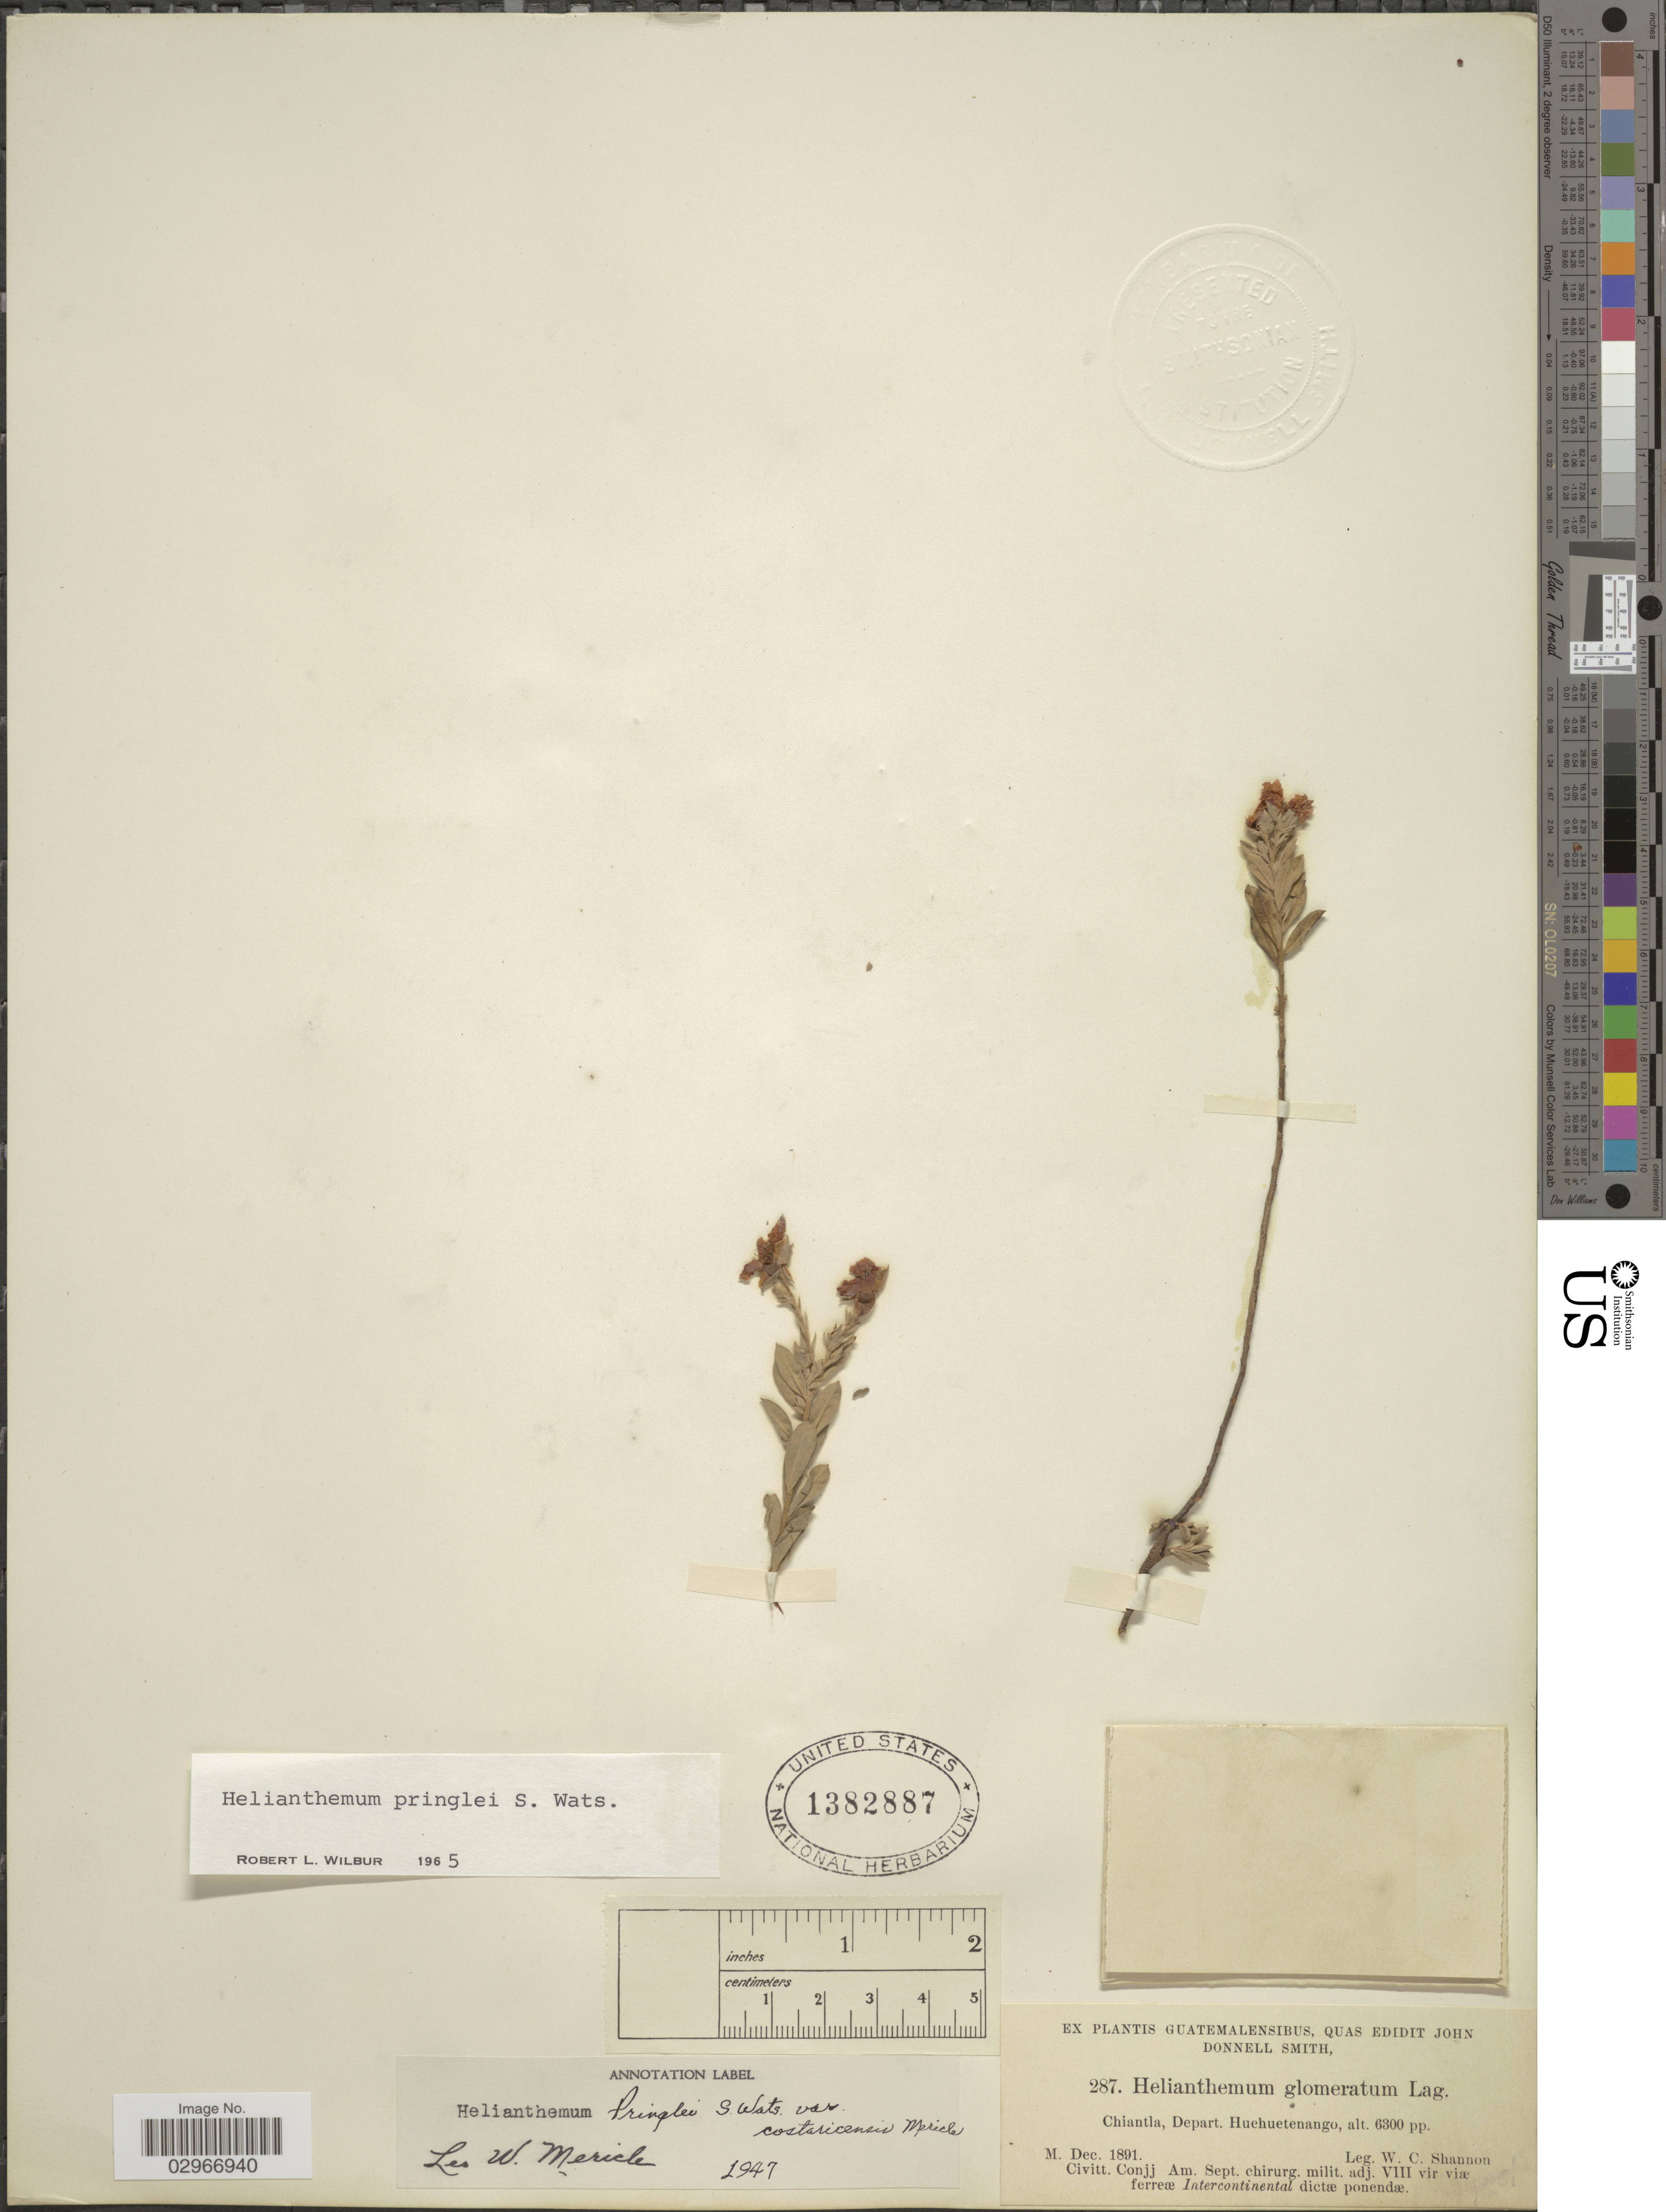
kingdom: Plantae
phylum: Tracheophyta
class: Magnoliopsida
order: Malvales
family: Cistaceae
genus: Helianthemum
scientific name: Helianthemum pringlei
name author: S. Watson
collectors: W. C. Shannon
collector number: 287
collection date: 1891-12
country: Guatemala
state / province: Huehuetenango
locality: Chiantla, Depart. Huehuetenango.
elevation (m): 1920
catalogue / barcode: US 1382887